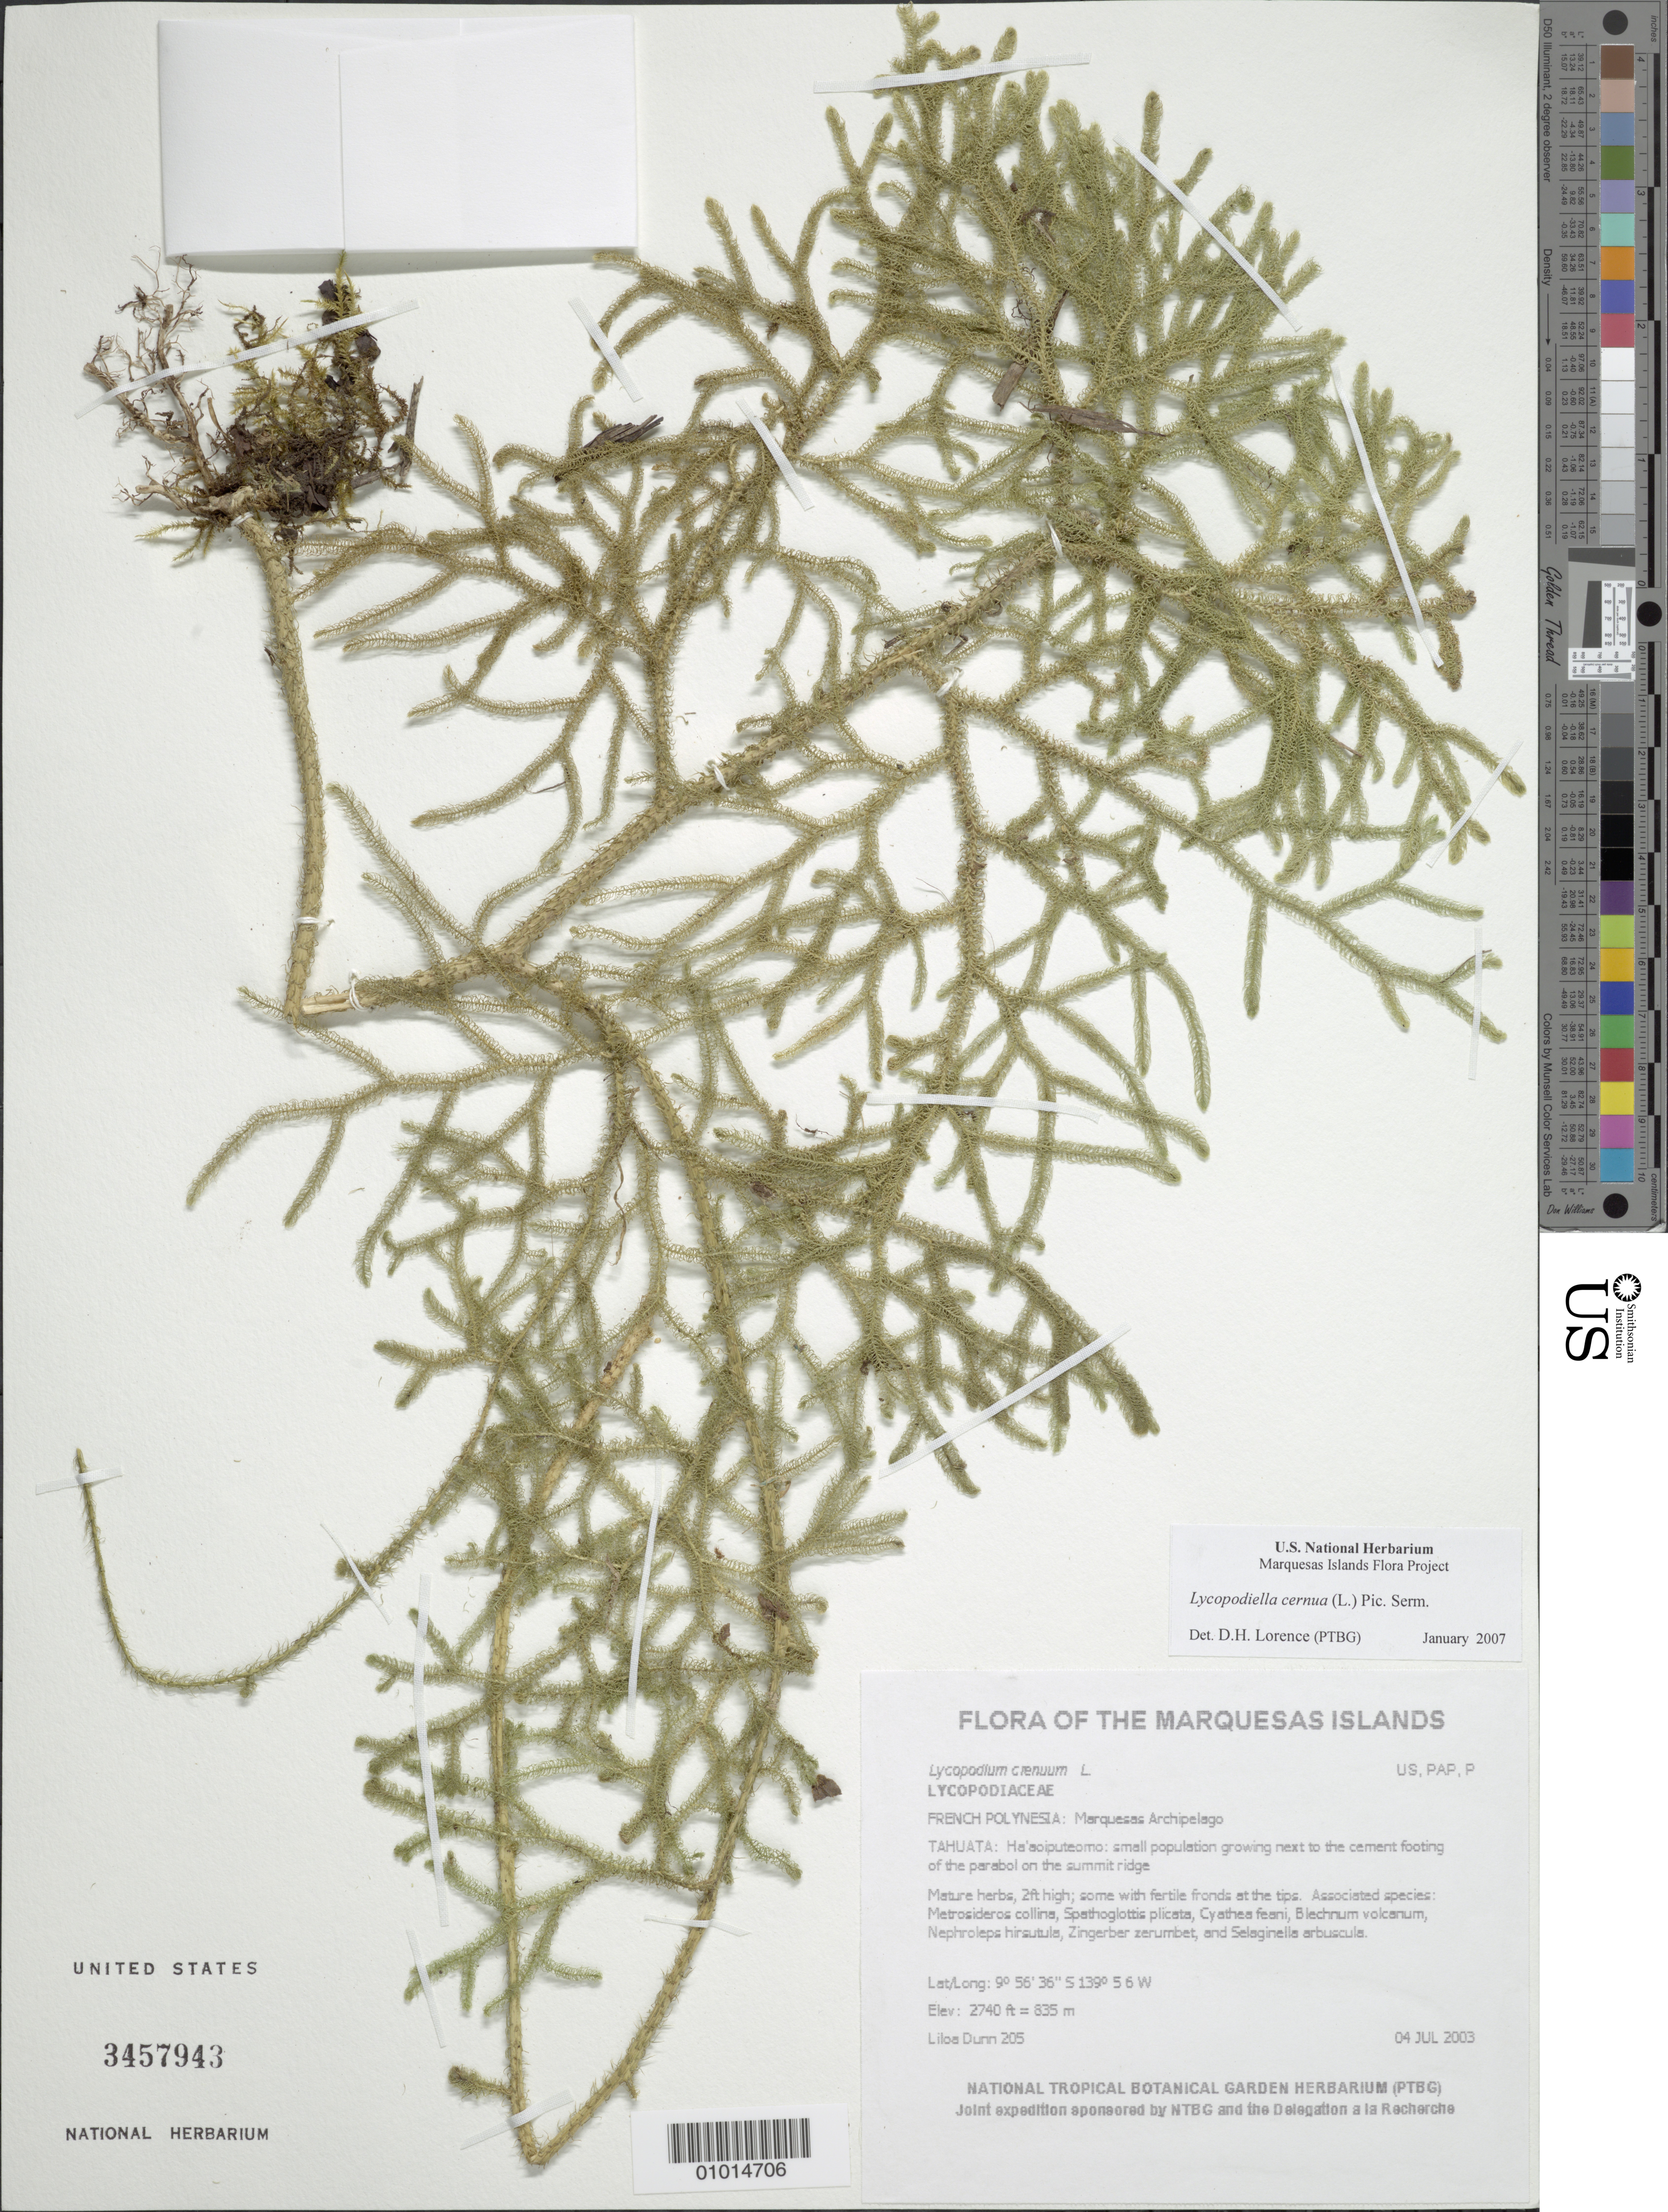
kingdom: Plantae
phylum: Tracheophyta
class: Lycopodiopsida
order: Lycopodiales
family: Lycopodiaceae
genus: Palhinhaea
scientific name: Palhinhaea cernua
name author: (L.) Vasc. & Franco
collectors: L. Dunn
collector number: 205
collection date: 2003-07-04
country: French Polynesia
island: Tahuata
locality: Ha'aoiputeomo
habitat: Small population growing next to the cement footing of the parabol on the summit ridge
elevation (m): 835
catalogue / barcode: US 3457943